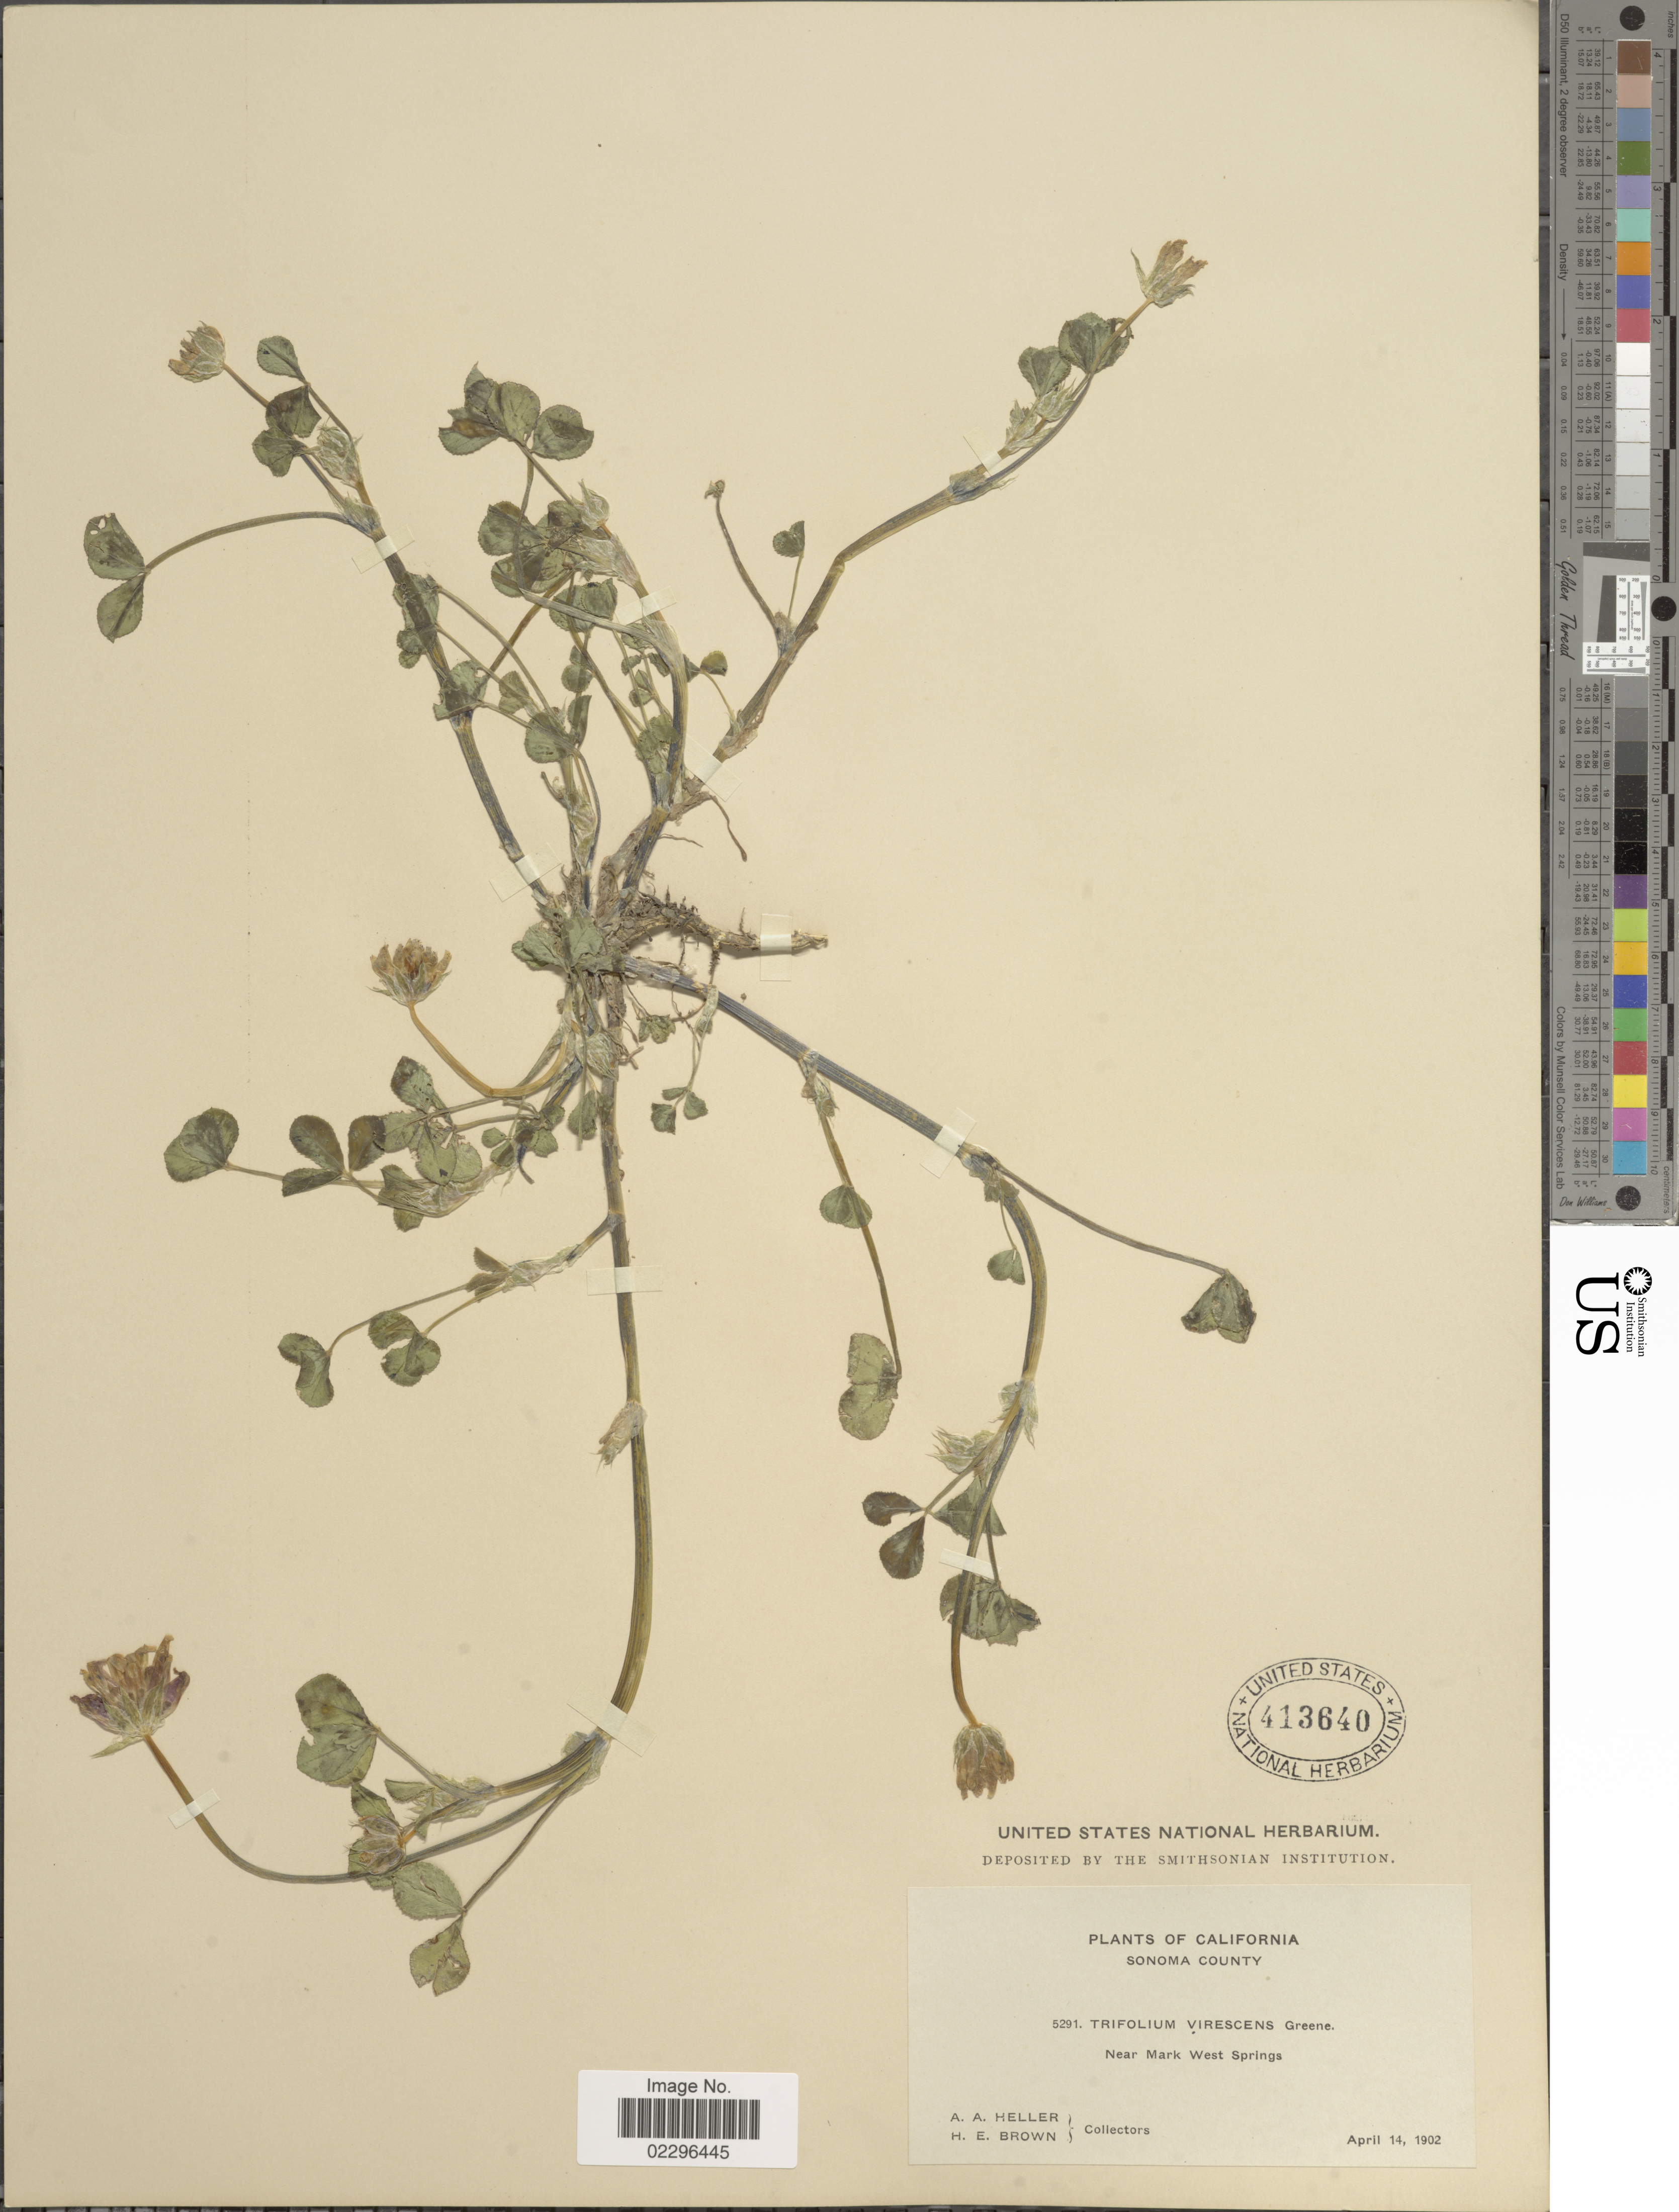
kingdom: Plantae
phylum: Tracheophyta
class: Magnoliopsida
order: Fabales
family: Fabaceae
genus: Trifolium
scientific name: Trifolium fucatum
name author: Lindl.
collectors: A. A. Heller & H. E. Brown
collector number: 5291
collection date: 1902-04-14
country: United States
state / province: California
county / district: Sonoma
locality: Sonoma County, Near Mark West Springs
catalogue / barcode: US 413640